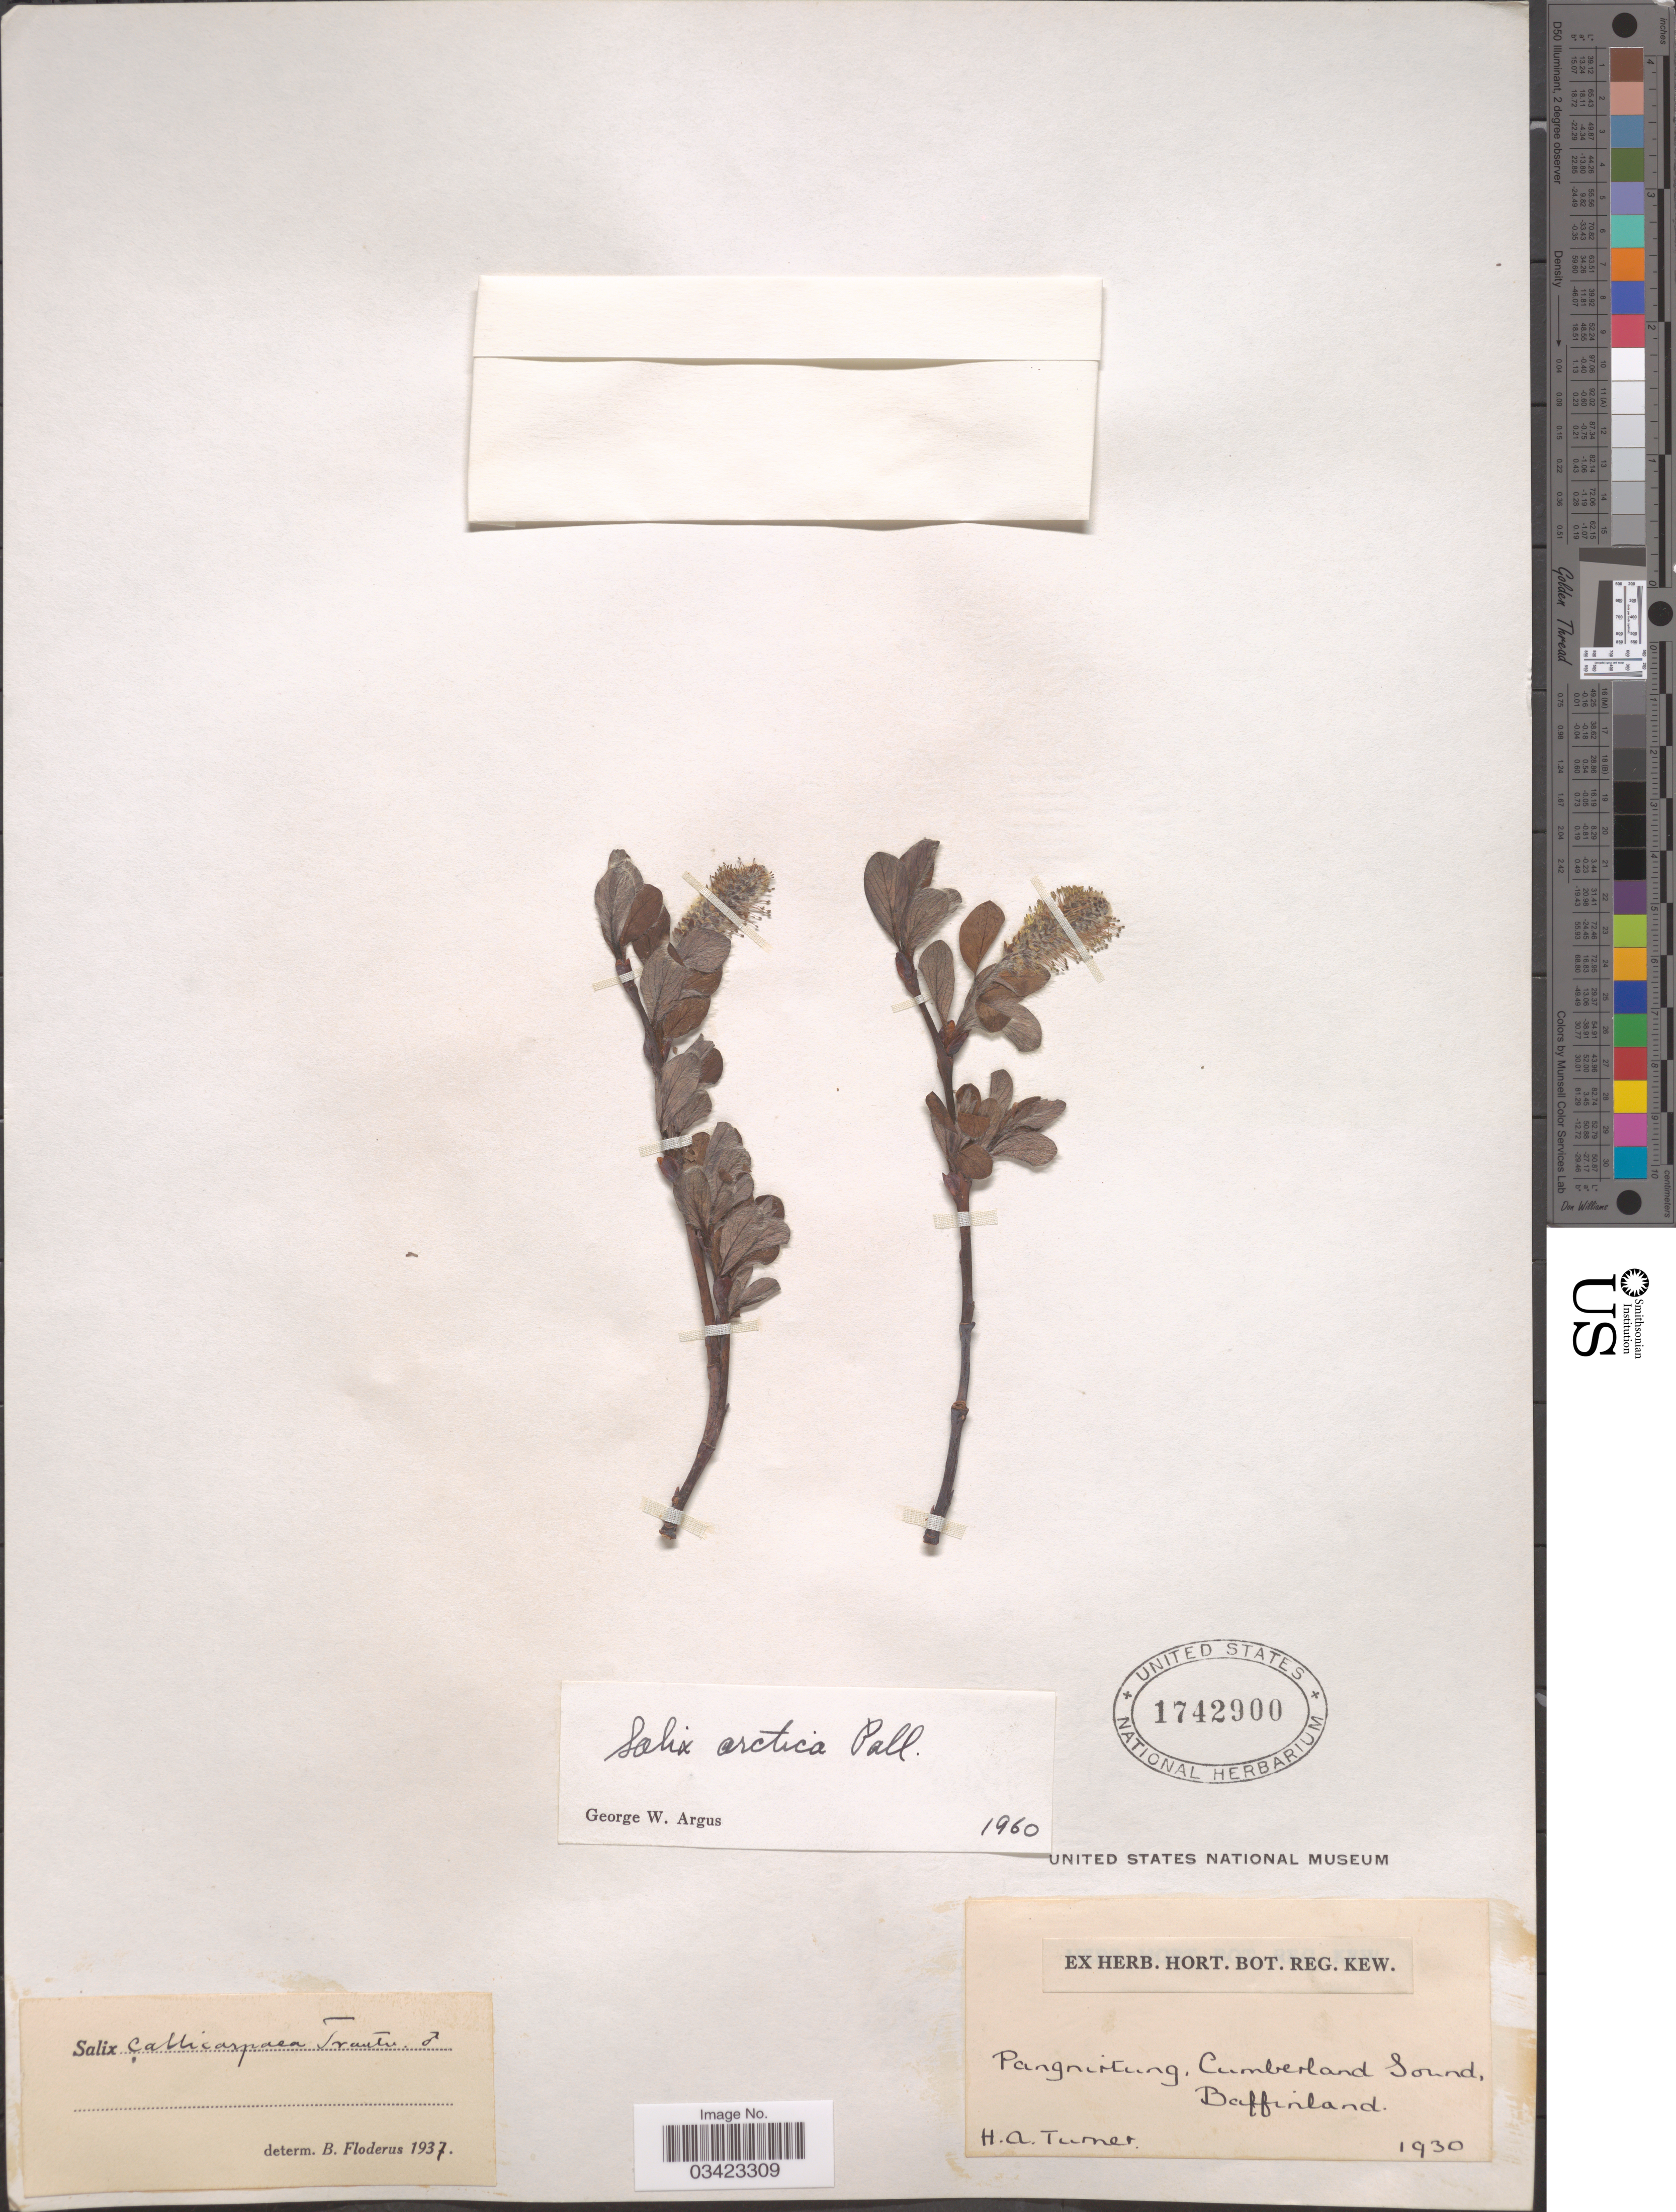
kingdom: Plantae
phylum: Tracheophyta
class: Magnoliopsida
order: Malpighiales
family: Salicaceae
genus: Salix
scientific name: Salix arctica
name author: Pall.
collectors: H. Turner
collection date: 1930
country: Canada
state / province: Nunavut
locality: Pangnirtung. Cumberland Sound. Baffinland.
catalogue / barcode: US 1742900